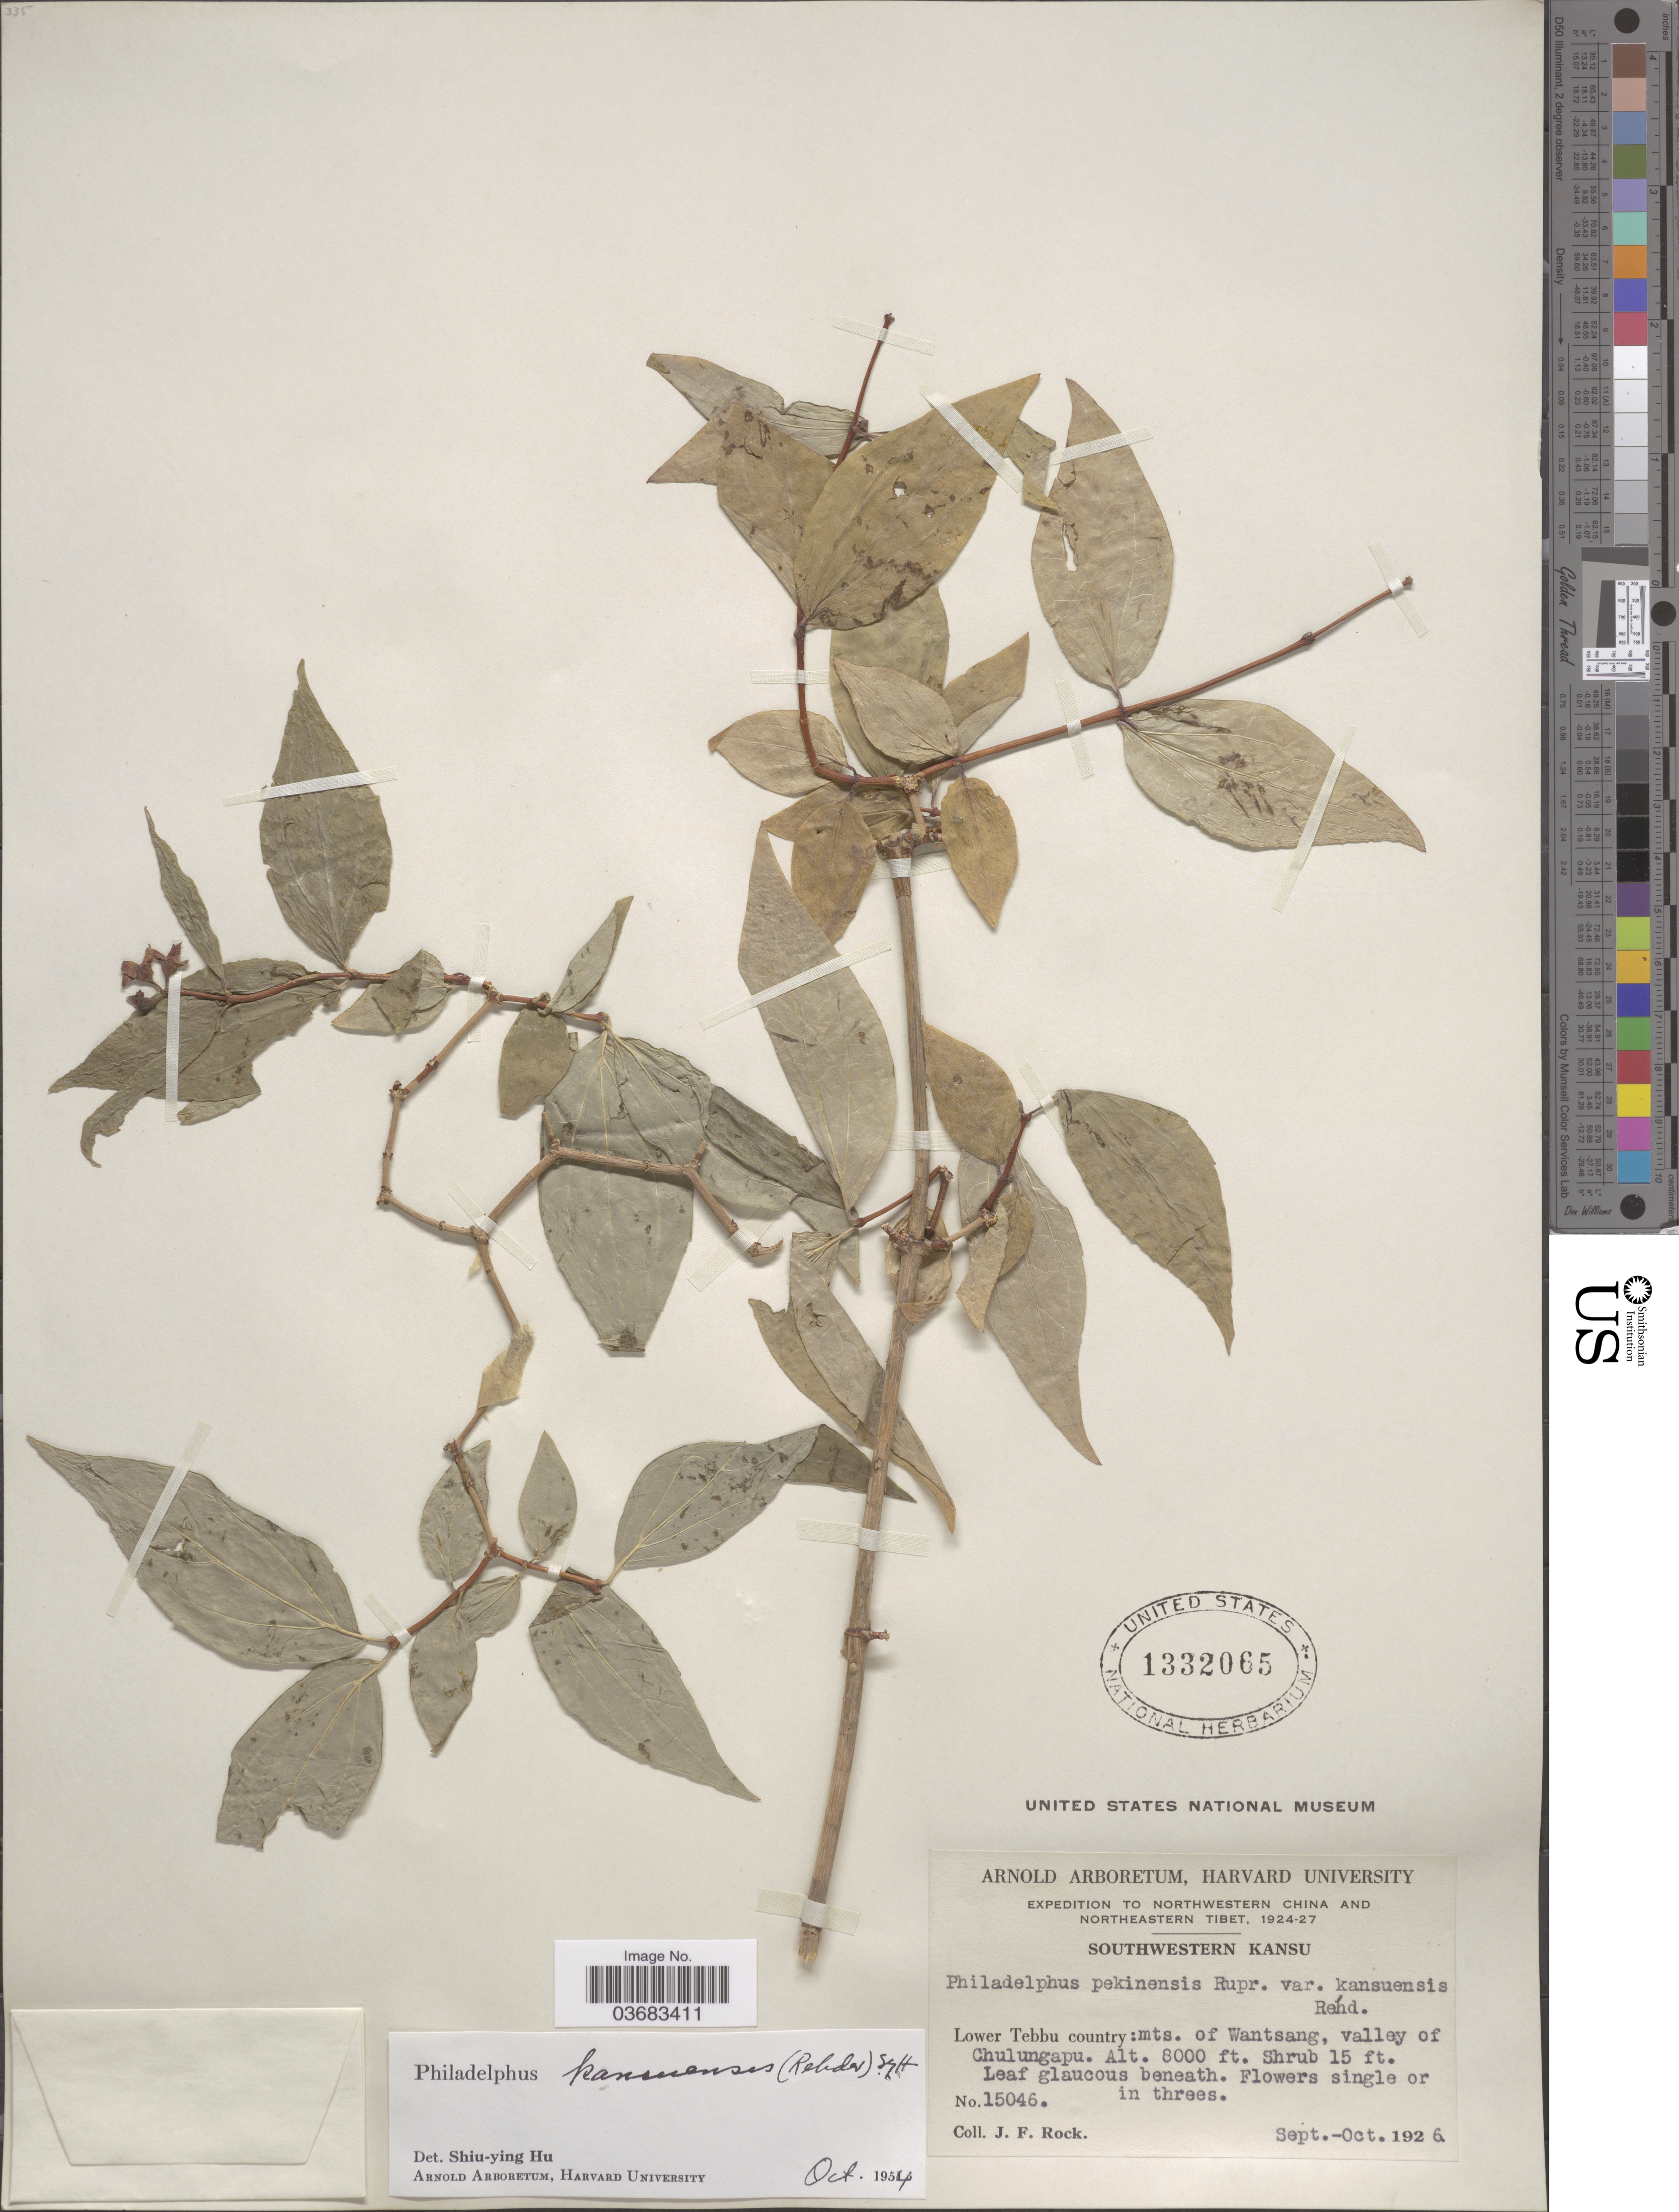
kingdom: Plantae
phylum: Tracheophyta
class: Magnoliopsida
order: Cornales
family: Hydrangeaceae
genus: Philadelphus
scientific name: Philadelphus kansuensis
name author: (Rehder) S.Y. Hu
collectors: J. Rock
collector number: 15046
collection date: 1926-09/1926-10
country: China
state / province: Gansu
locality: Expedition to Northwestern China and Northeastern Tibet, 1924-27. Southwestern Kansu. Lower Tebbu country: mts. of Wantsang, valley of Chulungapu.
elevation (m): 2438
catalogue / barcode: US 1332065